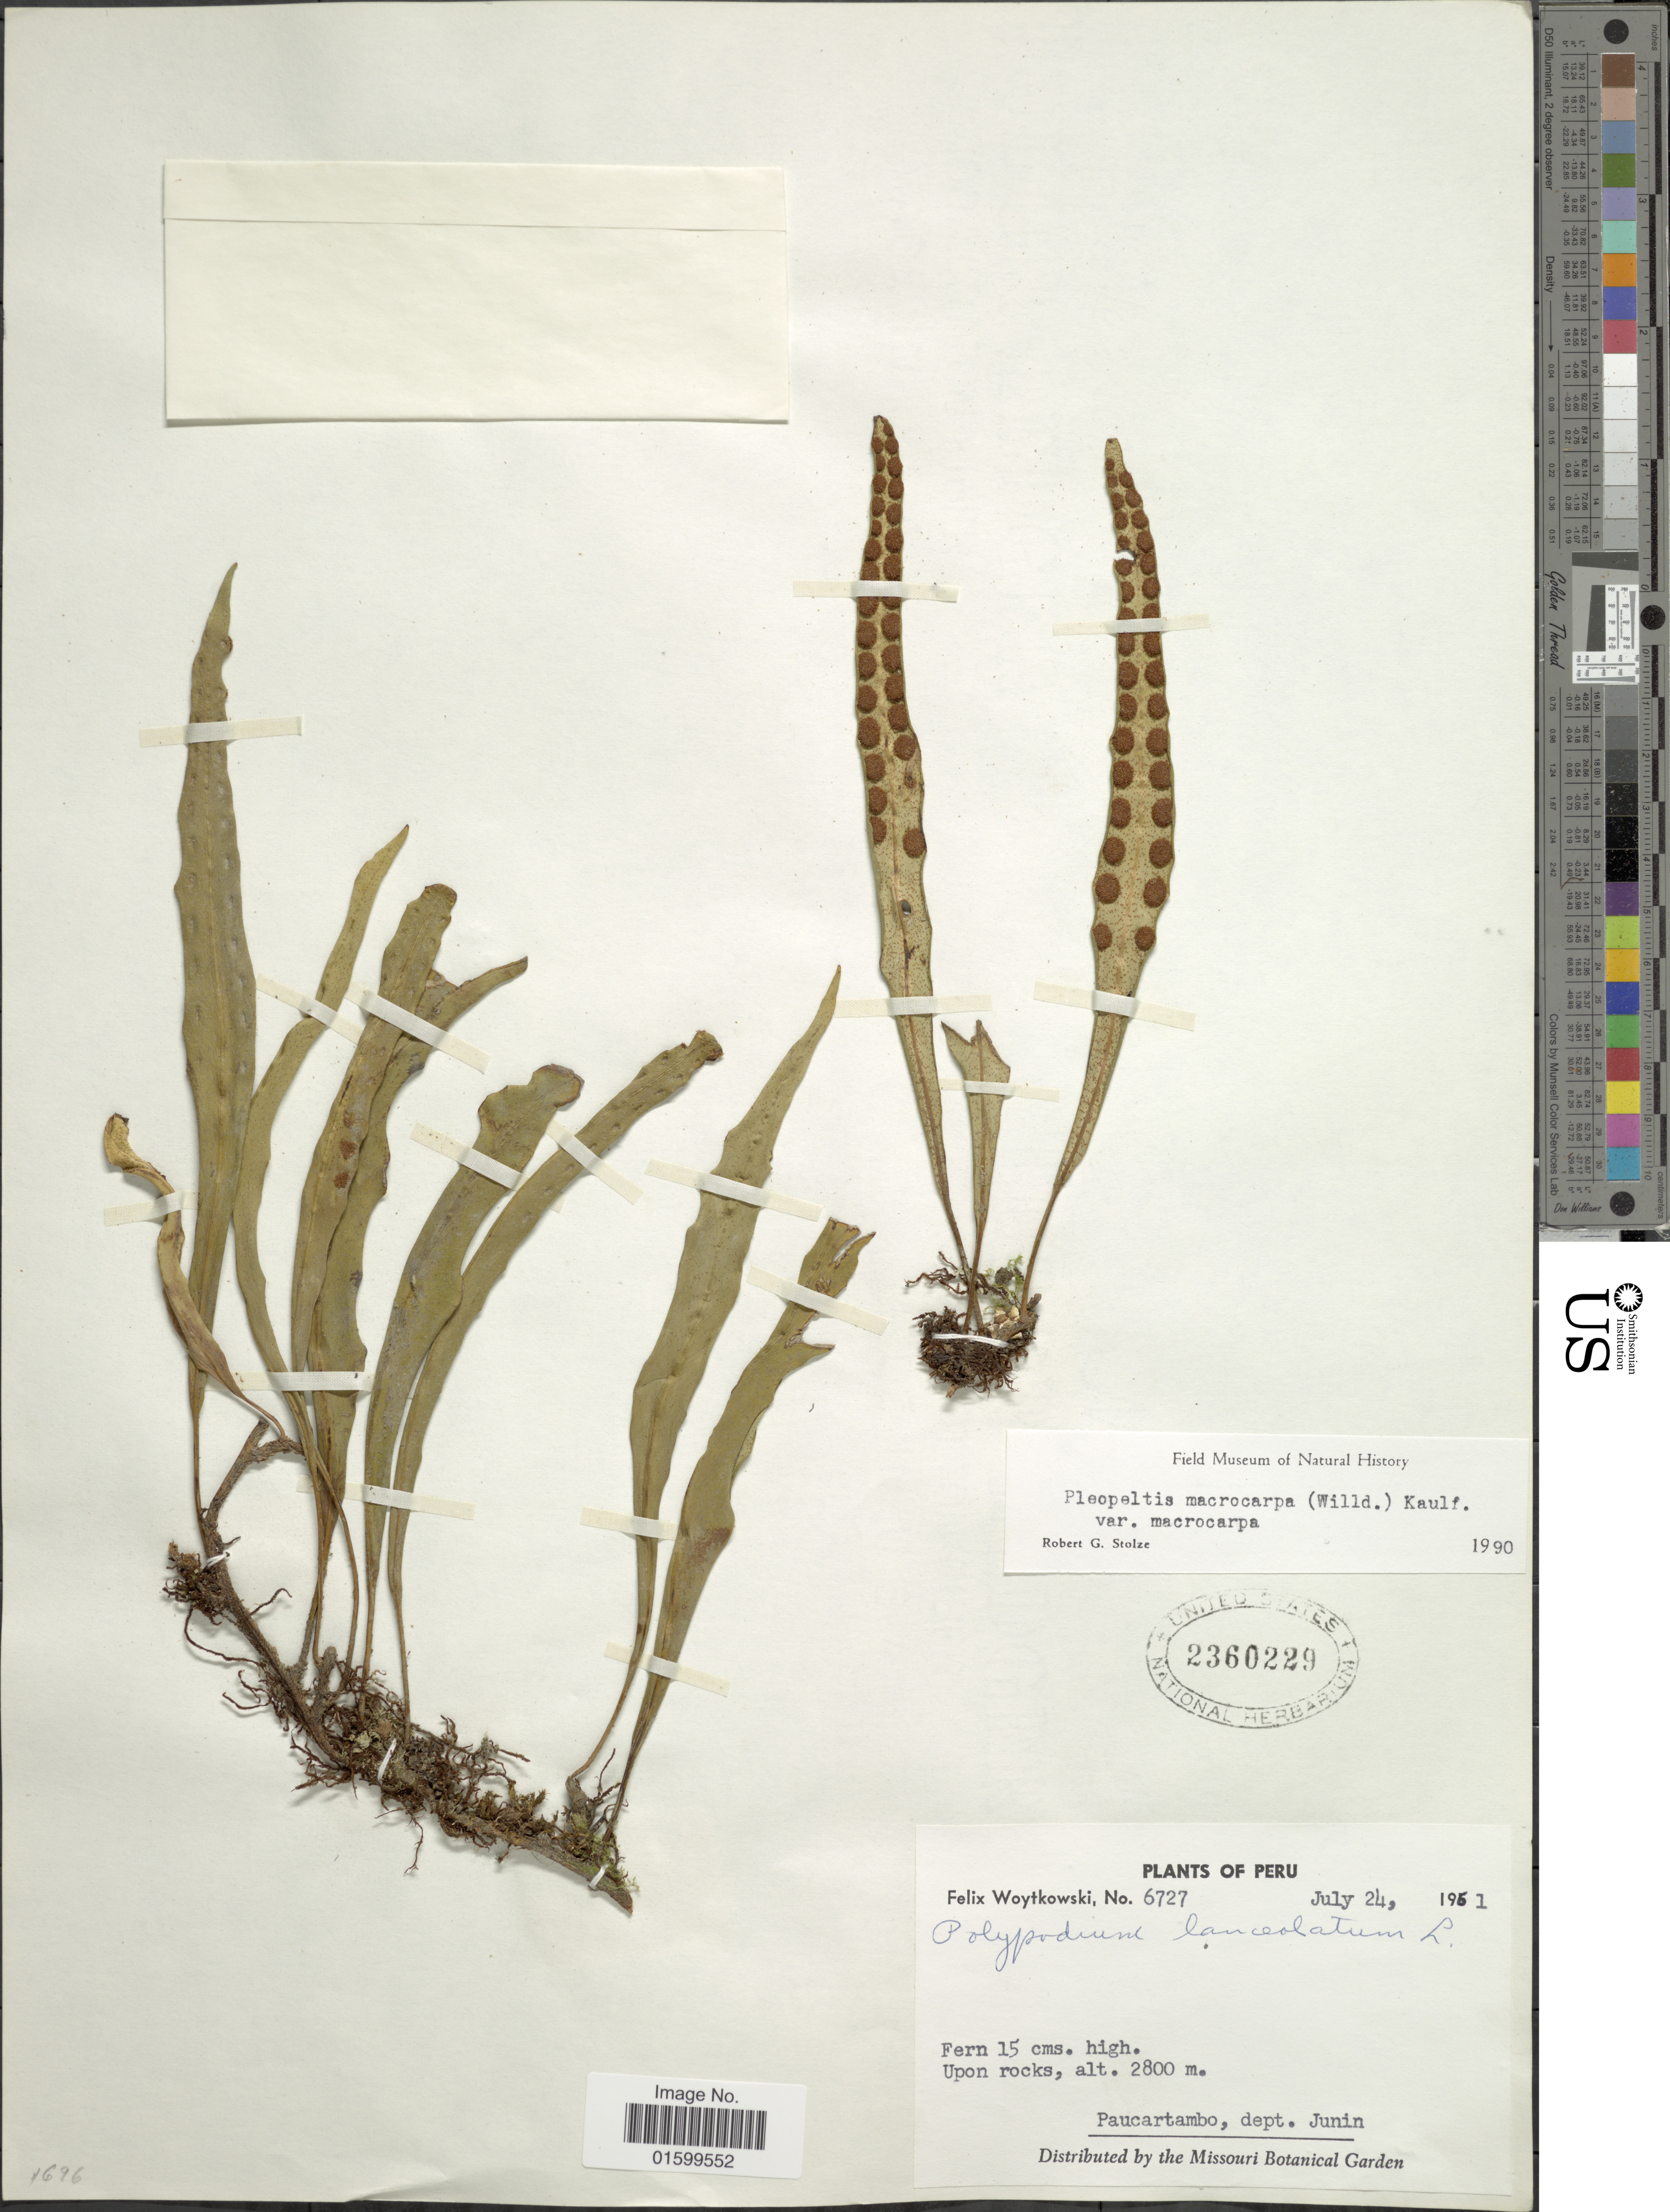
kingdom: Plantae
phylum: Tracheophyta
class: Polypodiopsida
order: Polypodiales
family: Polypodiaceae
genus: Pleopeltis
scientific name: Pleopeltis macrocarpa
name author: (Bory ex Willd.) Kaulf.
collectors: F. Woytkowski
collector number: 3727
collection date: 1961-07-24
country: Peru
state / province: Junín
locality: Paucartambo, dept. Junin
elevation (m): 2800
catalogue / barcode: US 2360229